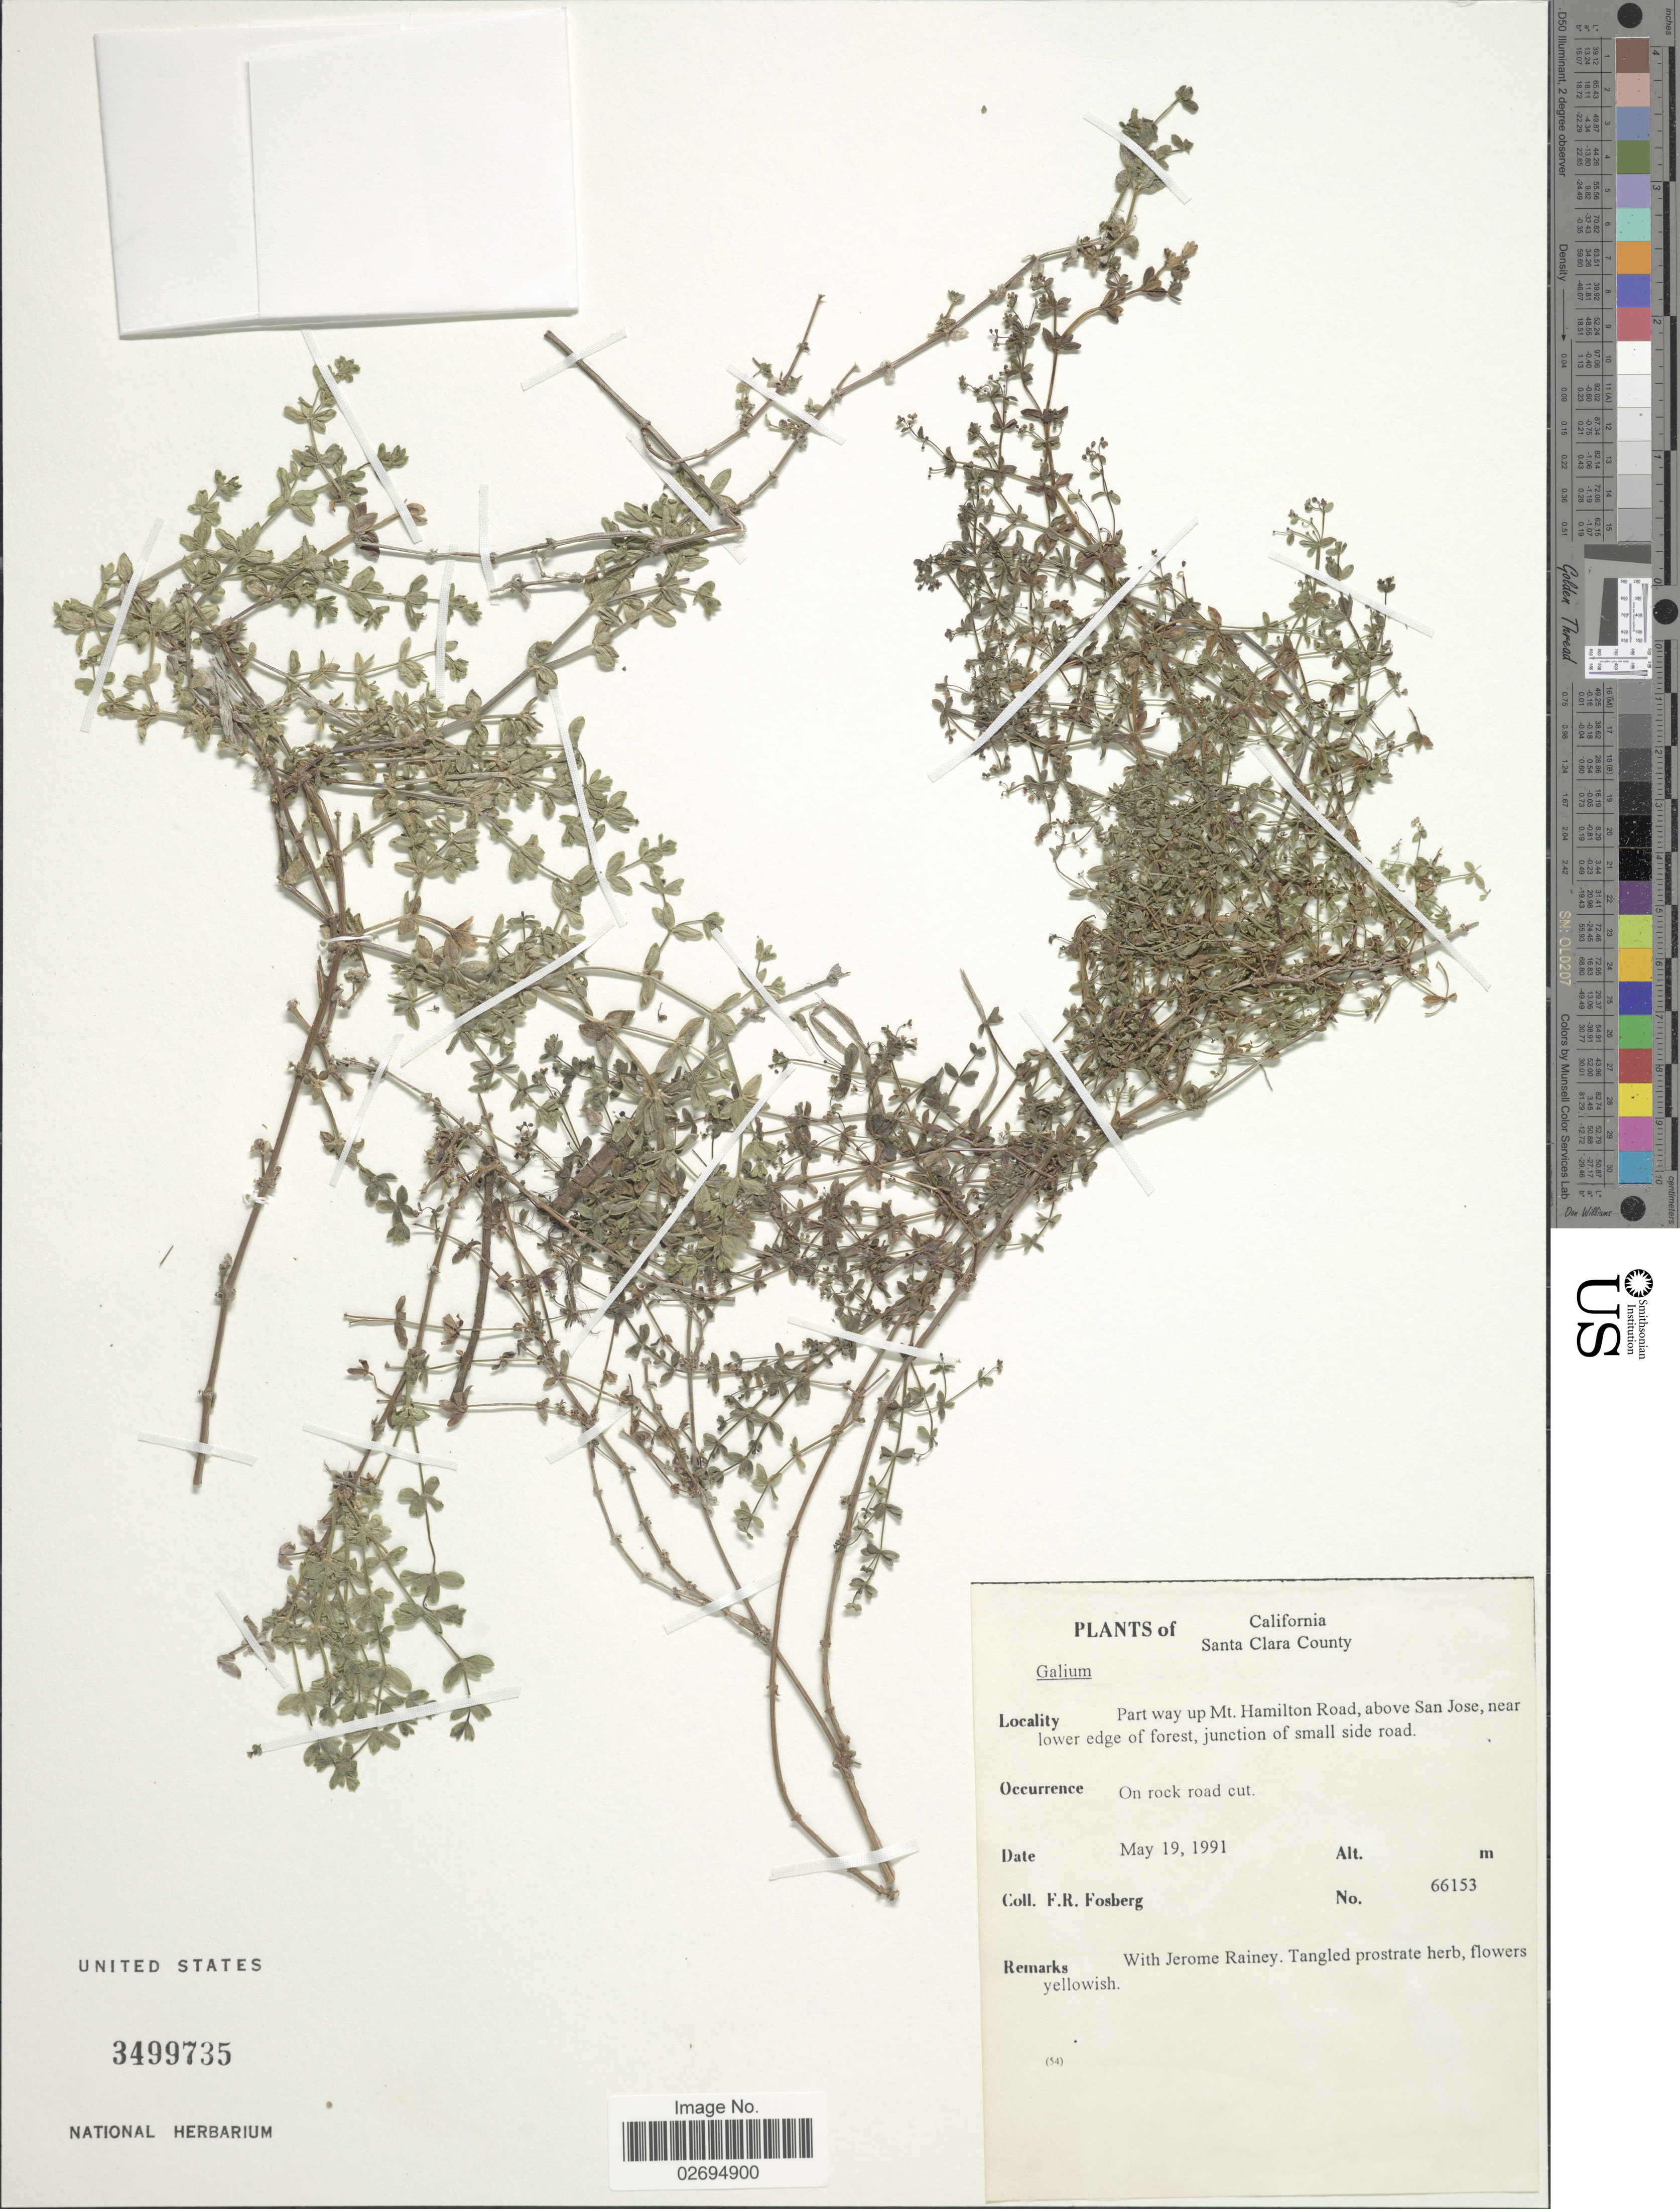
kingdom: Plantae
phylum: Tracheophyta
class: Magnoliopsida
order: Gentianales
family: Rubiaceae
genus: Galium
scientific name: Galium sp.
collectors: F. R. Fosberg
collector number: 66153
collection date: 1991-05-19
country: United States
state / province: California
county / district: Santa Clara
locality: Santa Clara County, Part way up Mt Hamilton Road, above San Jose, near lower edge of forest, junction of small side road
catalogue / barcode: US 3499735